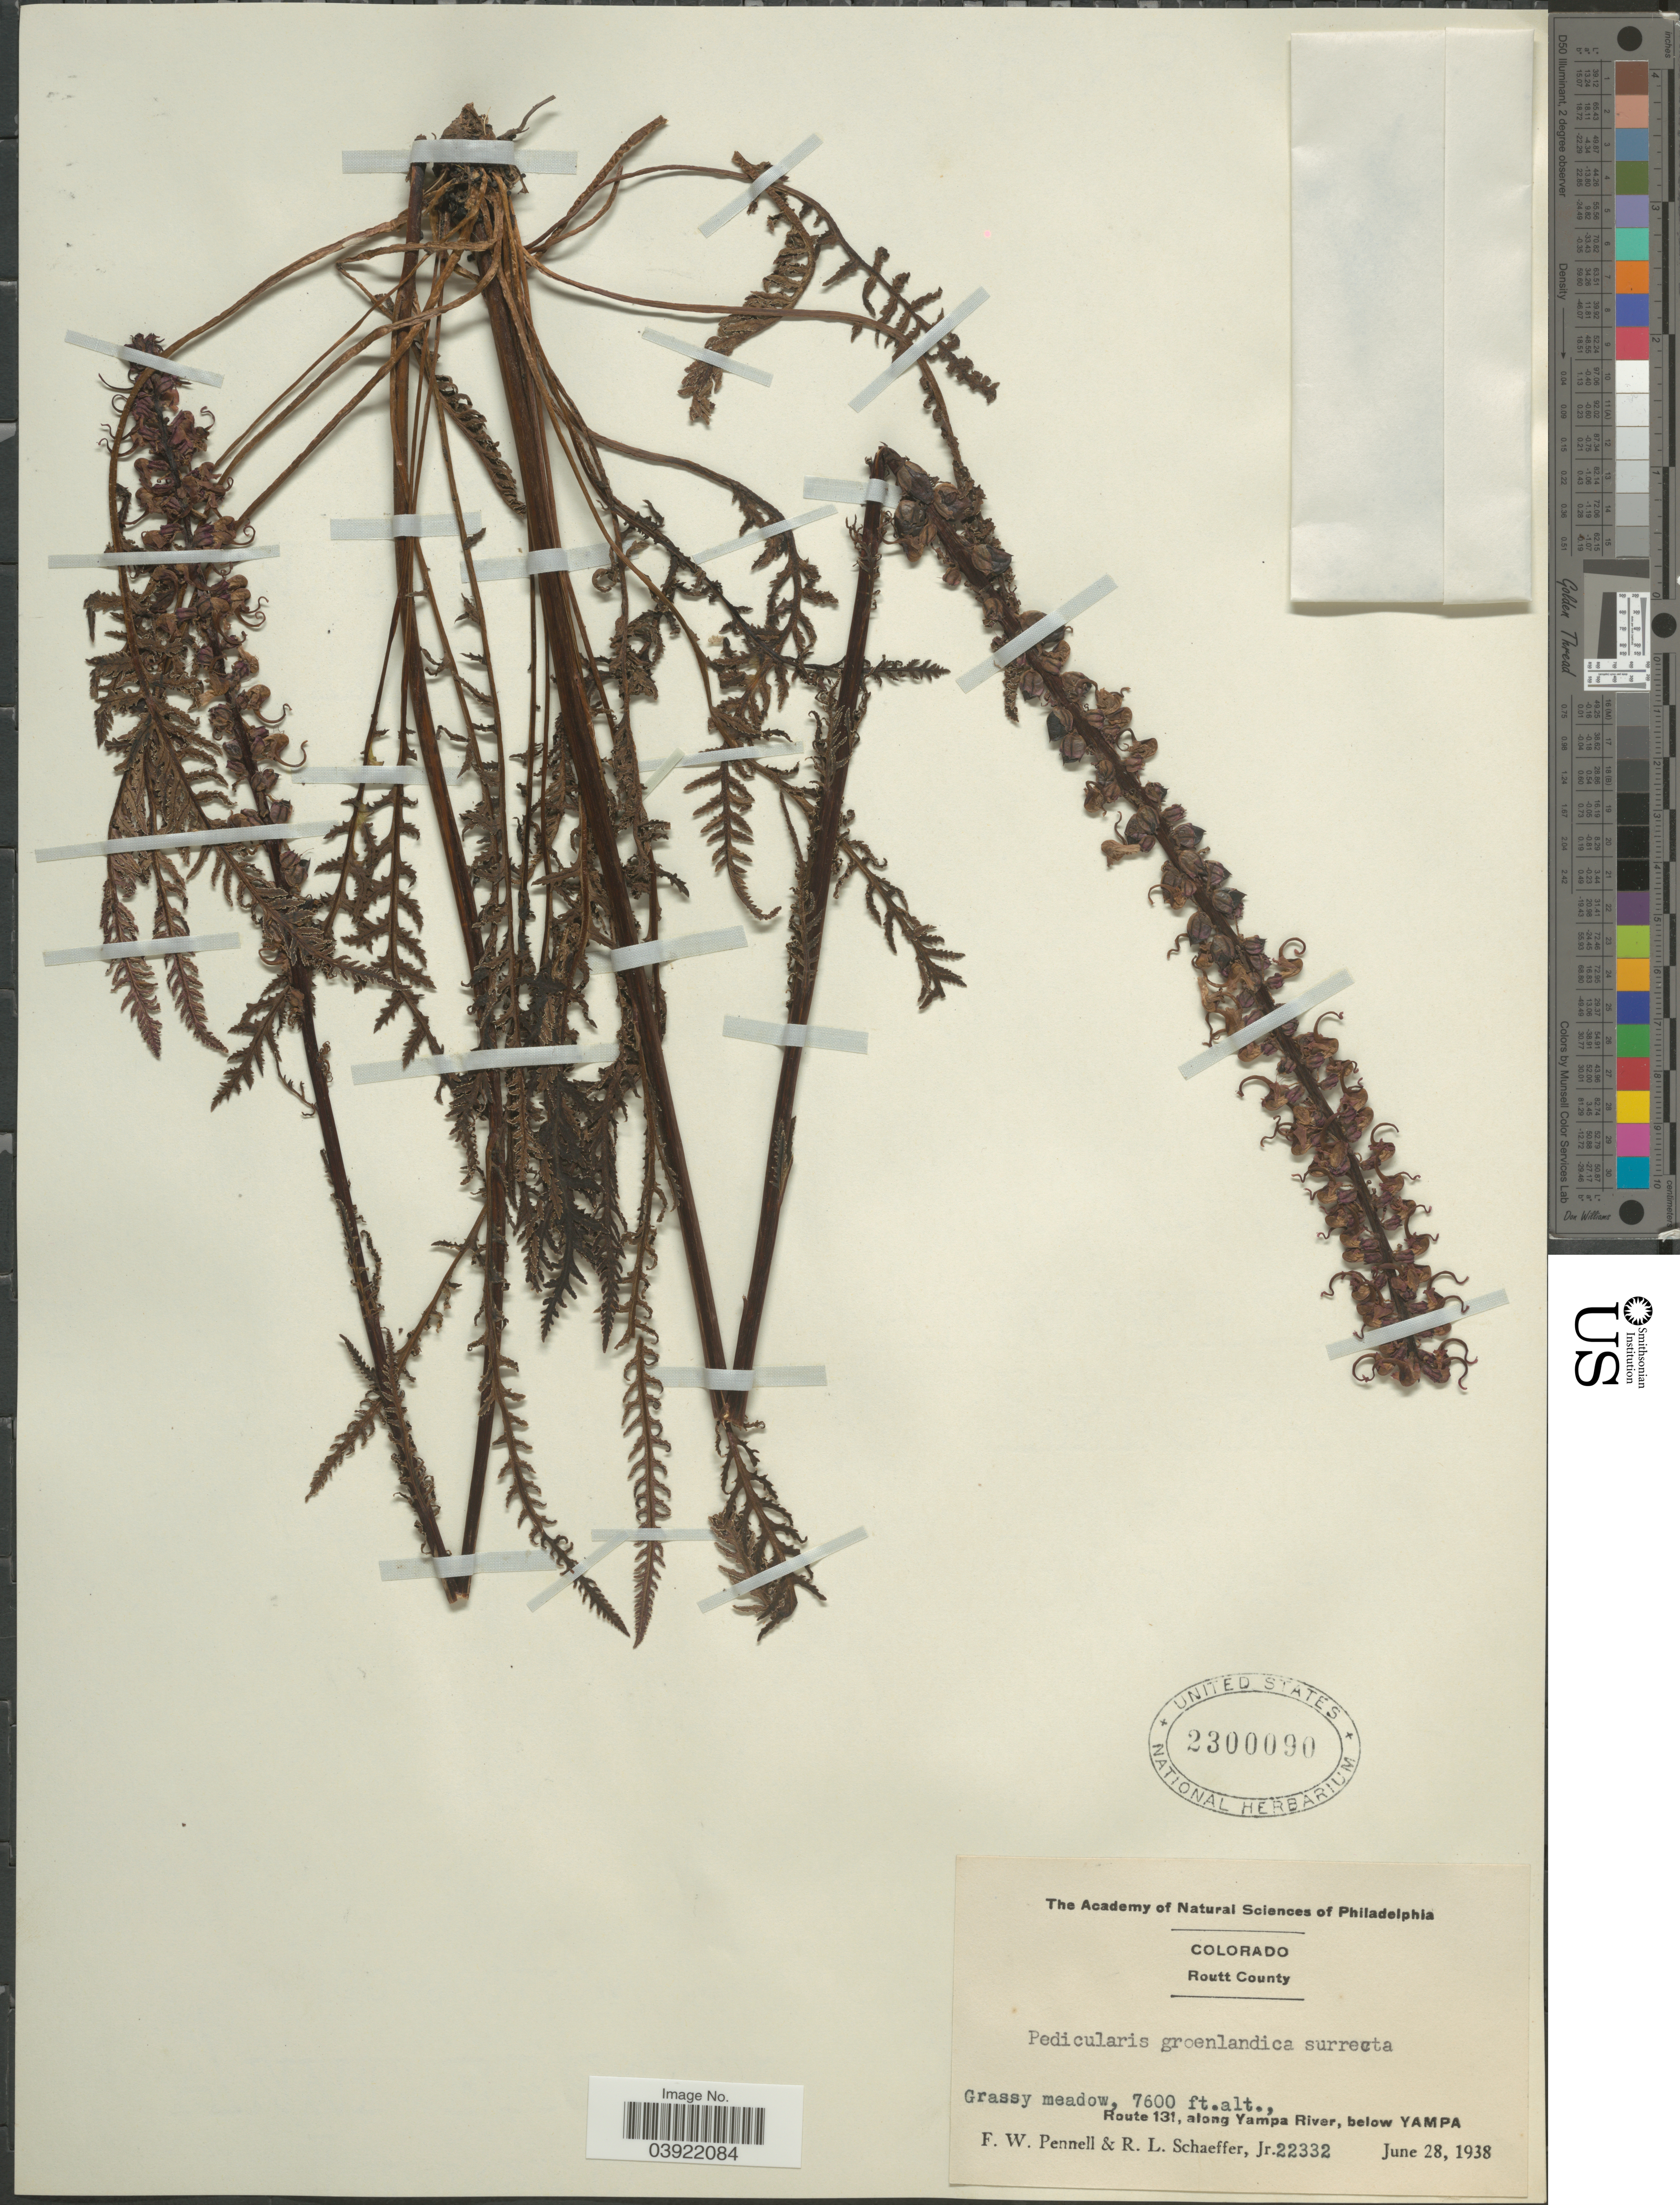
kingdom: Plantae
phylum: Tracheophyta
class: Magnoliopsida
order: Lamiales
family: Orobanchaceae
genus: Pedicularis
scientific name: Pedicularis groenlandica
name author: Retz.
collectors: F. W. Pennell & R. L. Schaeffer Jr.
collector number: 22332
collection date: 1938-06-28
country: United States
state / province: Colorado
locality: Routt County. Grassy meadow, Route 131, along Yampa River, below Yampa.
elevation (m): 2316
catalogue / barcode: US 2300090